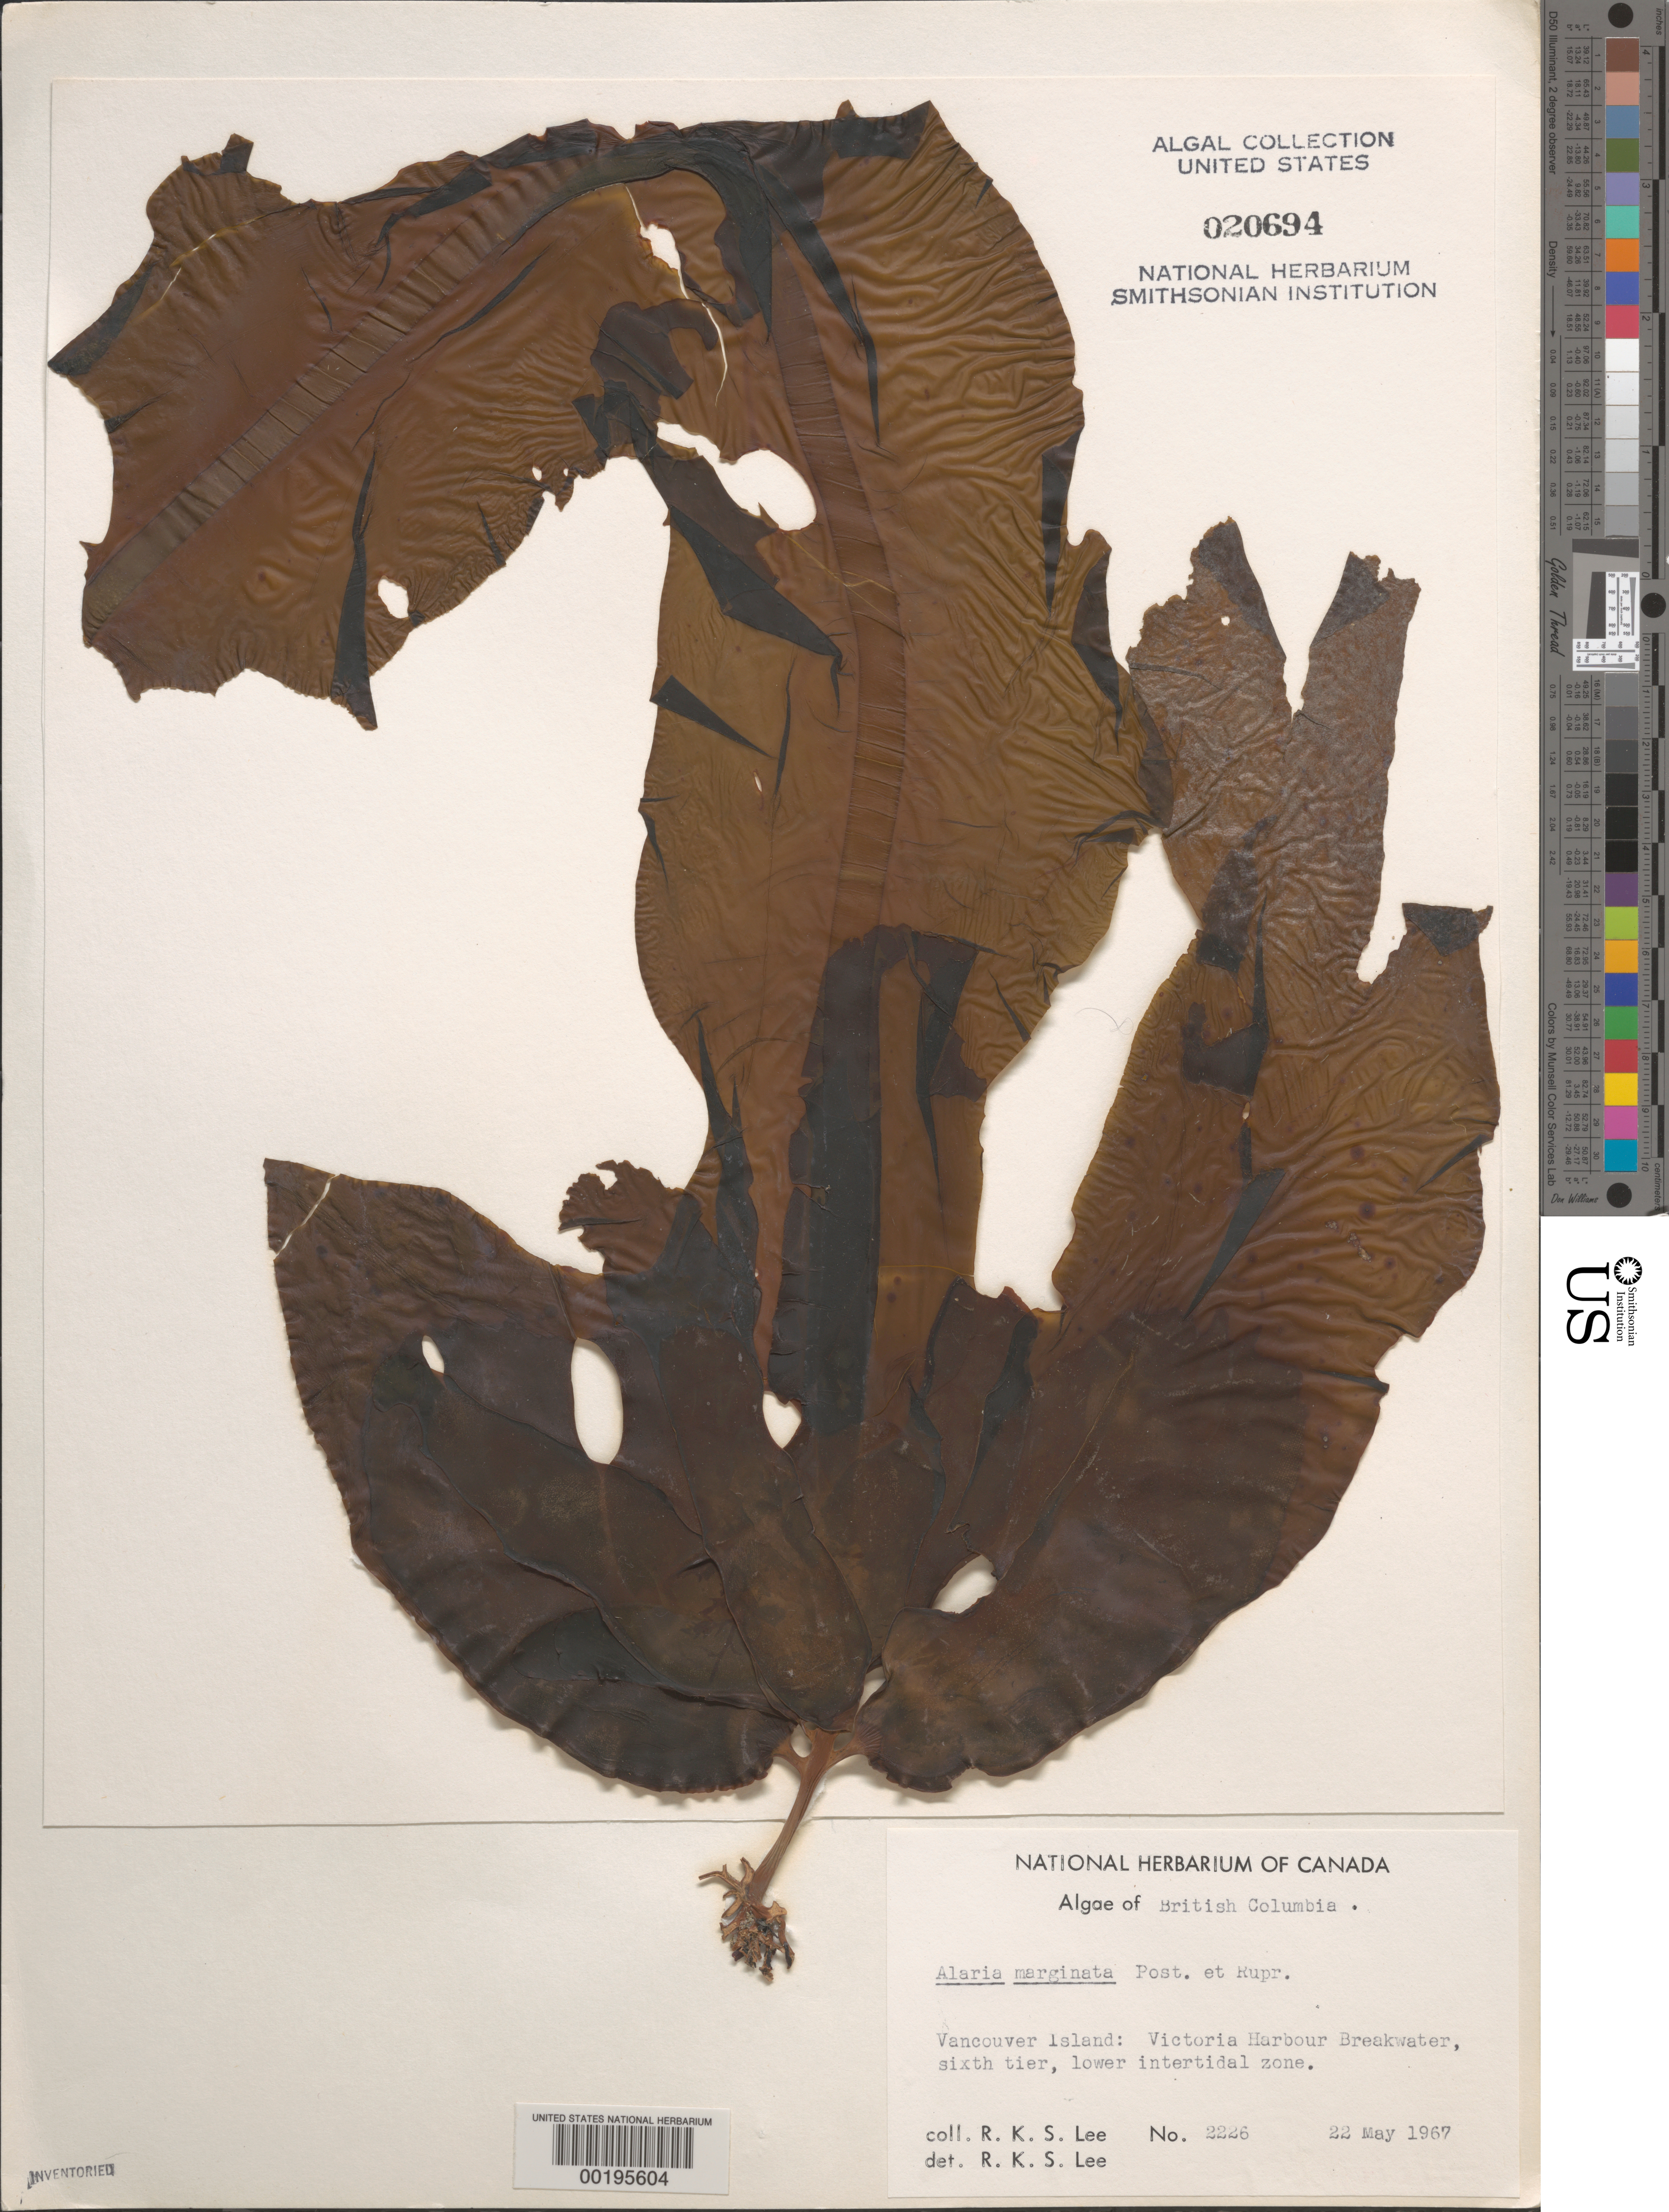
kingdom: Chromista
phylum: Ochrophyta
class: Phaeophyceae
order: Laminariales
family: Alariaceae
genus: Alaria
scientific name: Alaria marginata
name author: Ruiz & Pav.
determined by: Lee, R. K. S.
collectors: R. Lee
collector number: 2226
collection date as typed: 22 May 1967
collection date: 1967-05-22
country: Canada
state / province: British Columbia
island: Vancouver Island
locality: Victoria Harbor breakwater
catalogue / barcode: US 20694